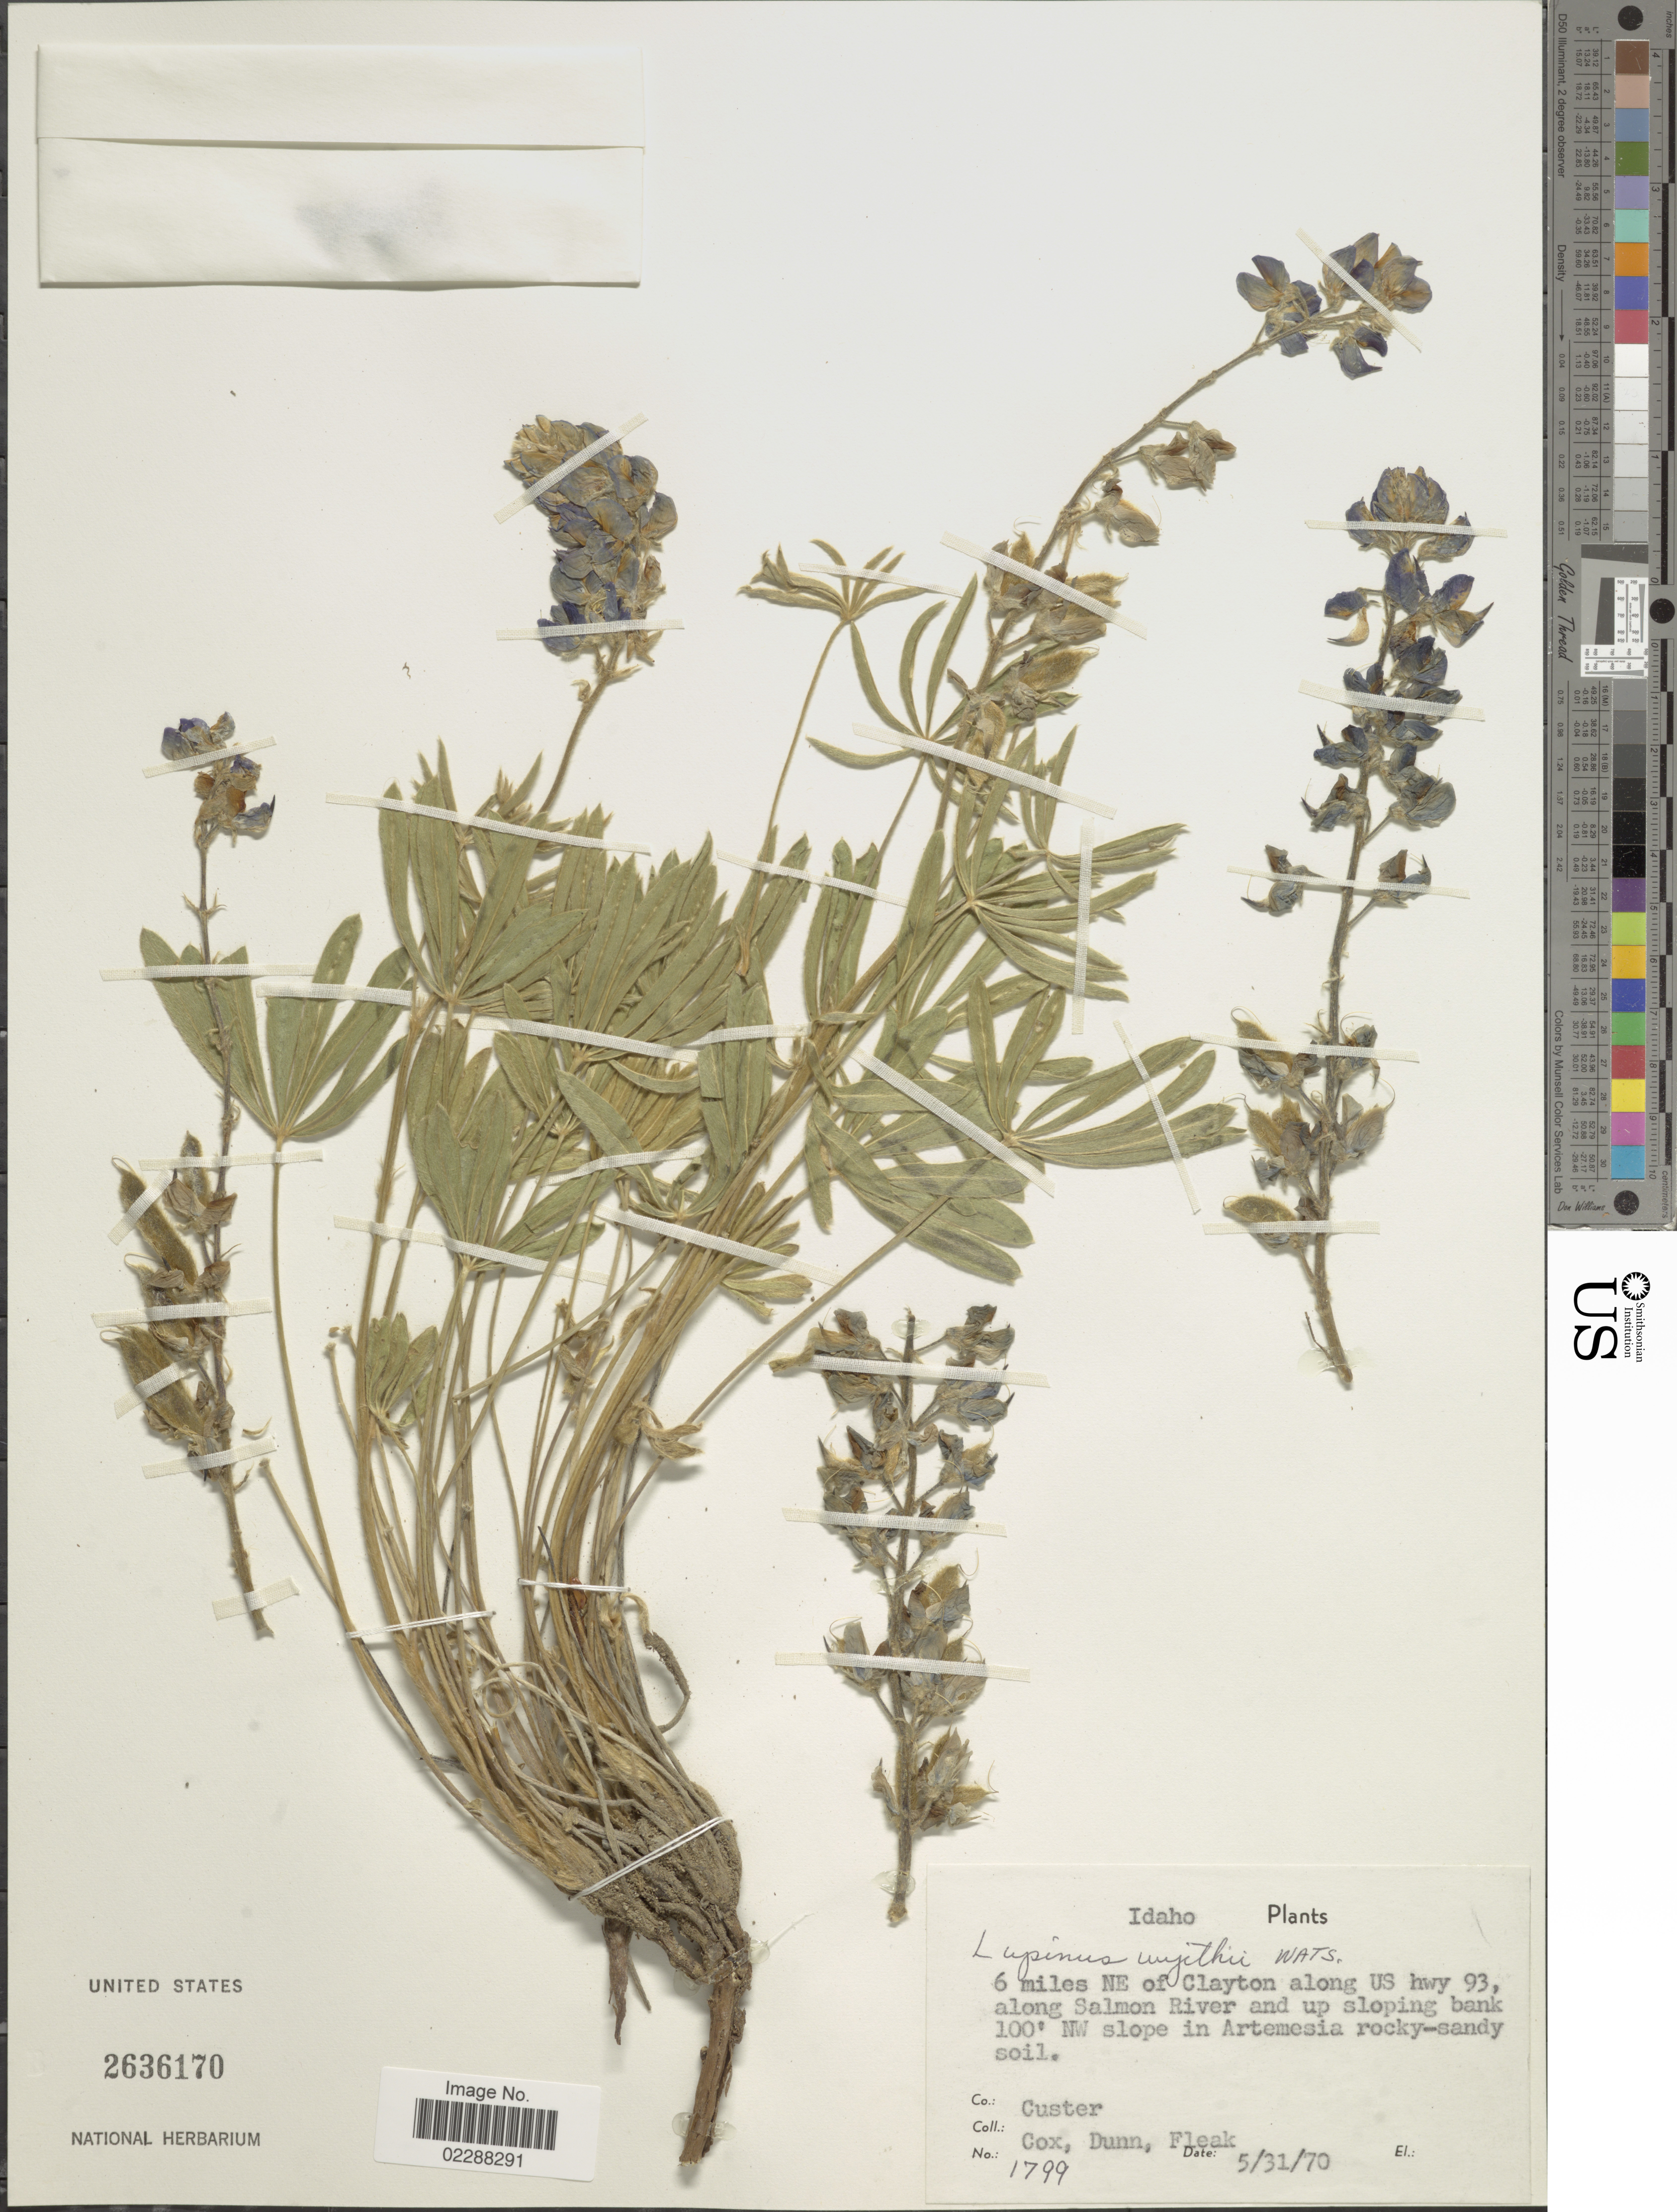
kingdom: Plantae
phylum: Tracheophyta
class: Magnoliopsida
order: Fabales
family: Fabaceae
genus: Lupinus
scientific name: Lupinus wyethii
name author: S. Watson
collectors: -. Cox, Dunn, -- & L. Fleak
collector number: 1799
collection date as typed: Transcribed d/m/y: 31/5/70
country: United States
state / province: Idaho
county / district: Custer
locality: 6 mile NE of Clayton along US hwy 93, along Salmon River and up sloping bank 100' NW slope,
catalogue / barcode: US 2636170